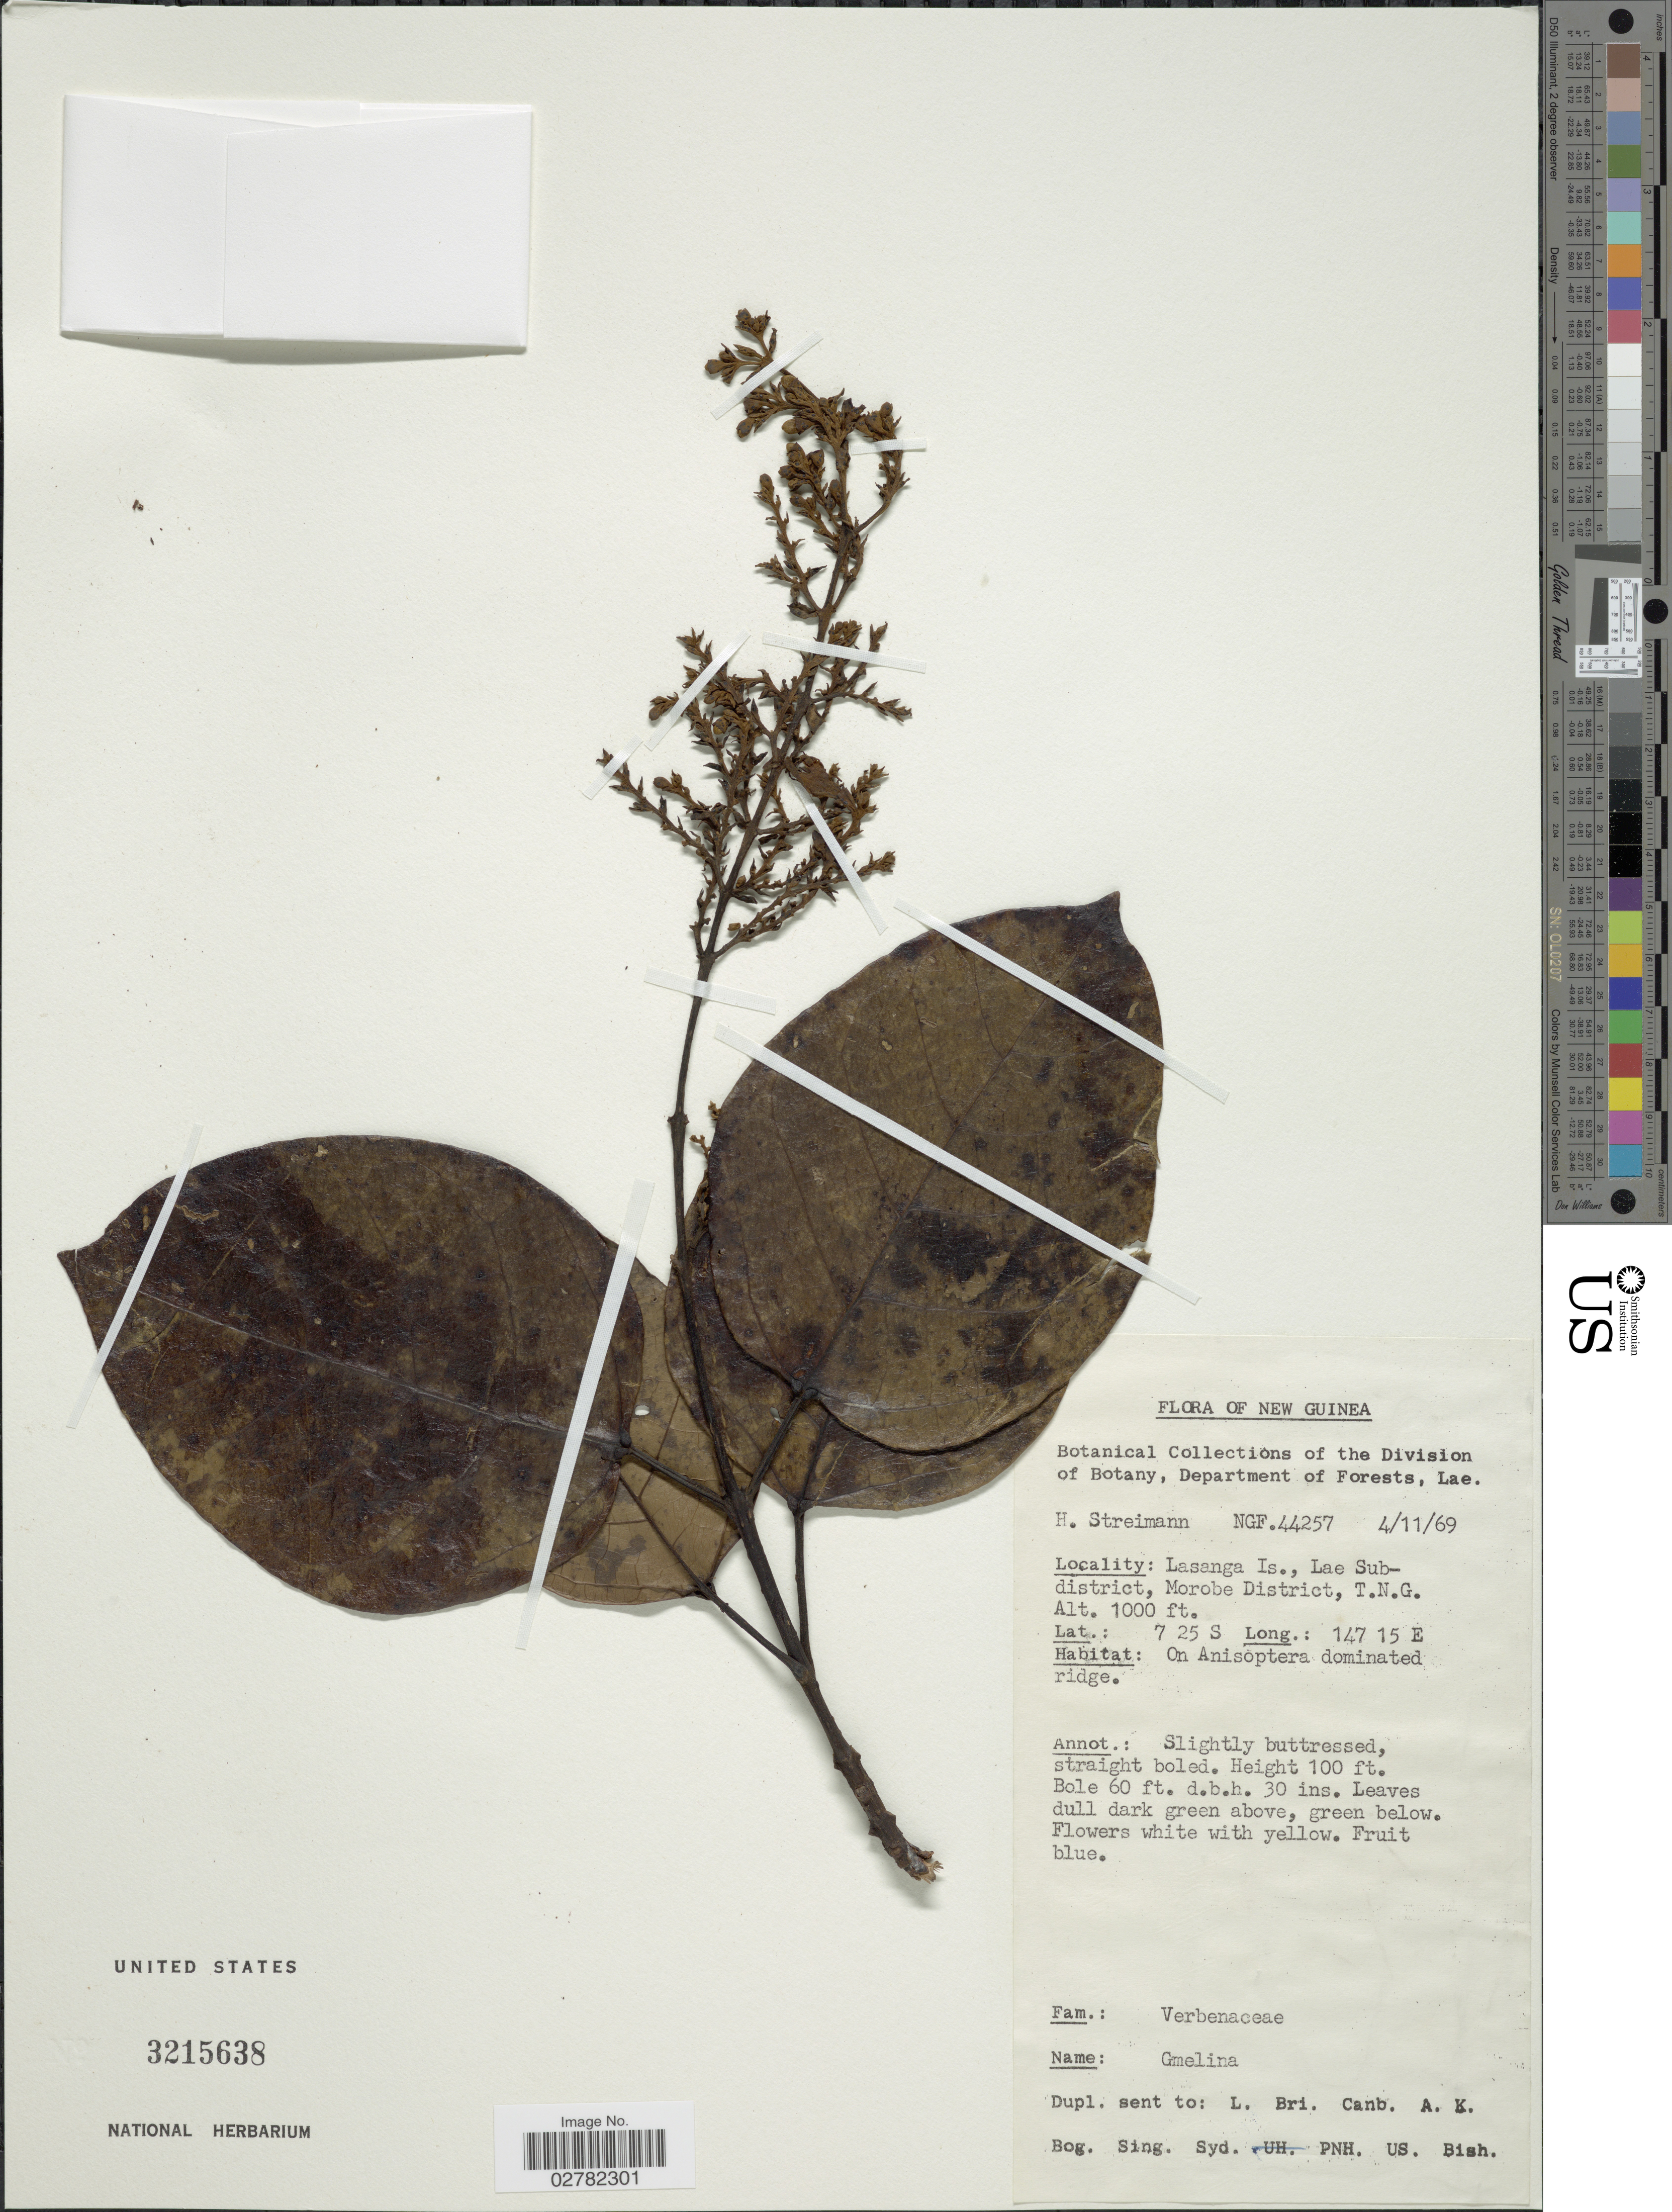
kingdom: Plantae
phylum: Tracheophyta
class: Magnoliopsida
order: Lamiales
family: Lamiaceae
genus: Gmelina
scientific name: Gmelina sp.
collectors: H. Streimann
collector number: NGF44257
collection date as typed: Transcribed d/m/y: 4/11/69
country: Papua New Guinea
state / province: Morobe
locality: New Guinea. Lasanga Is., Lae Sub-district, Morobe District, T.N.G.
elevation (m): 305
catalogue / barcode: US 3215638